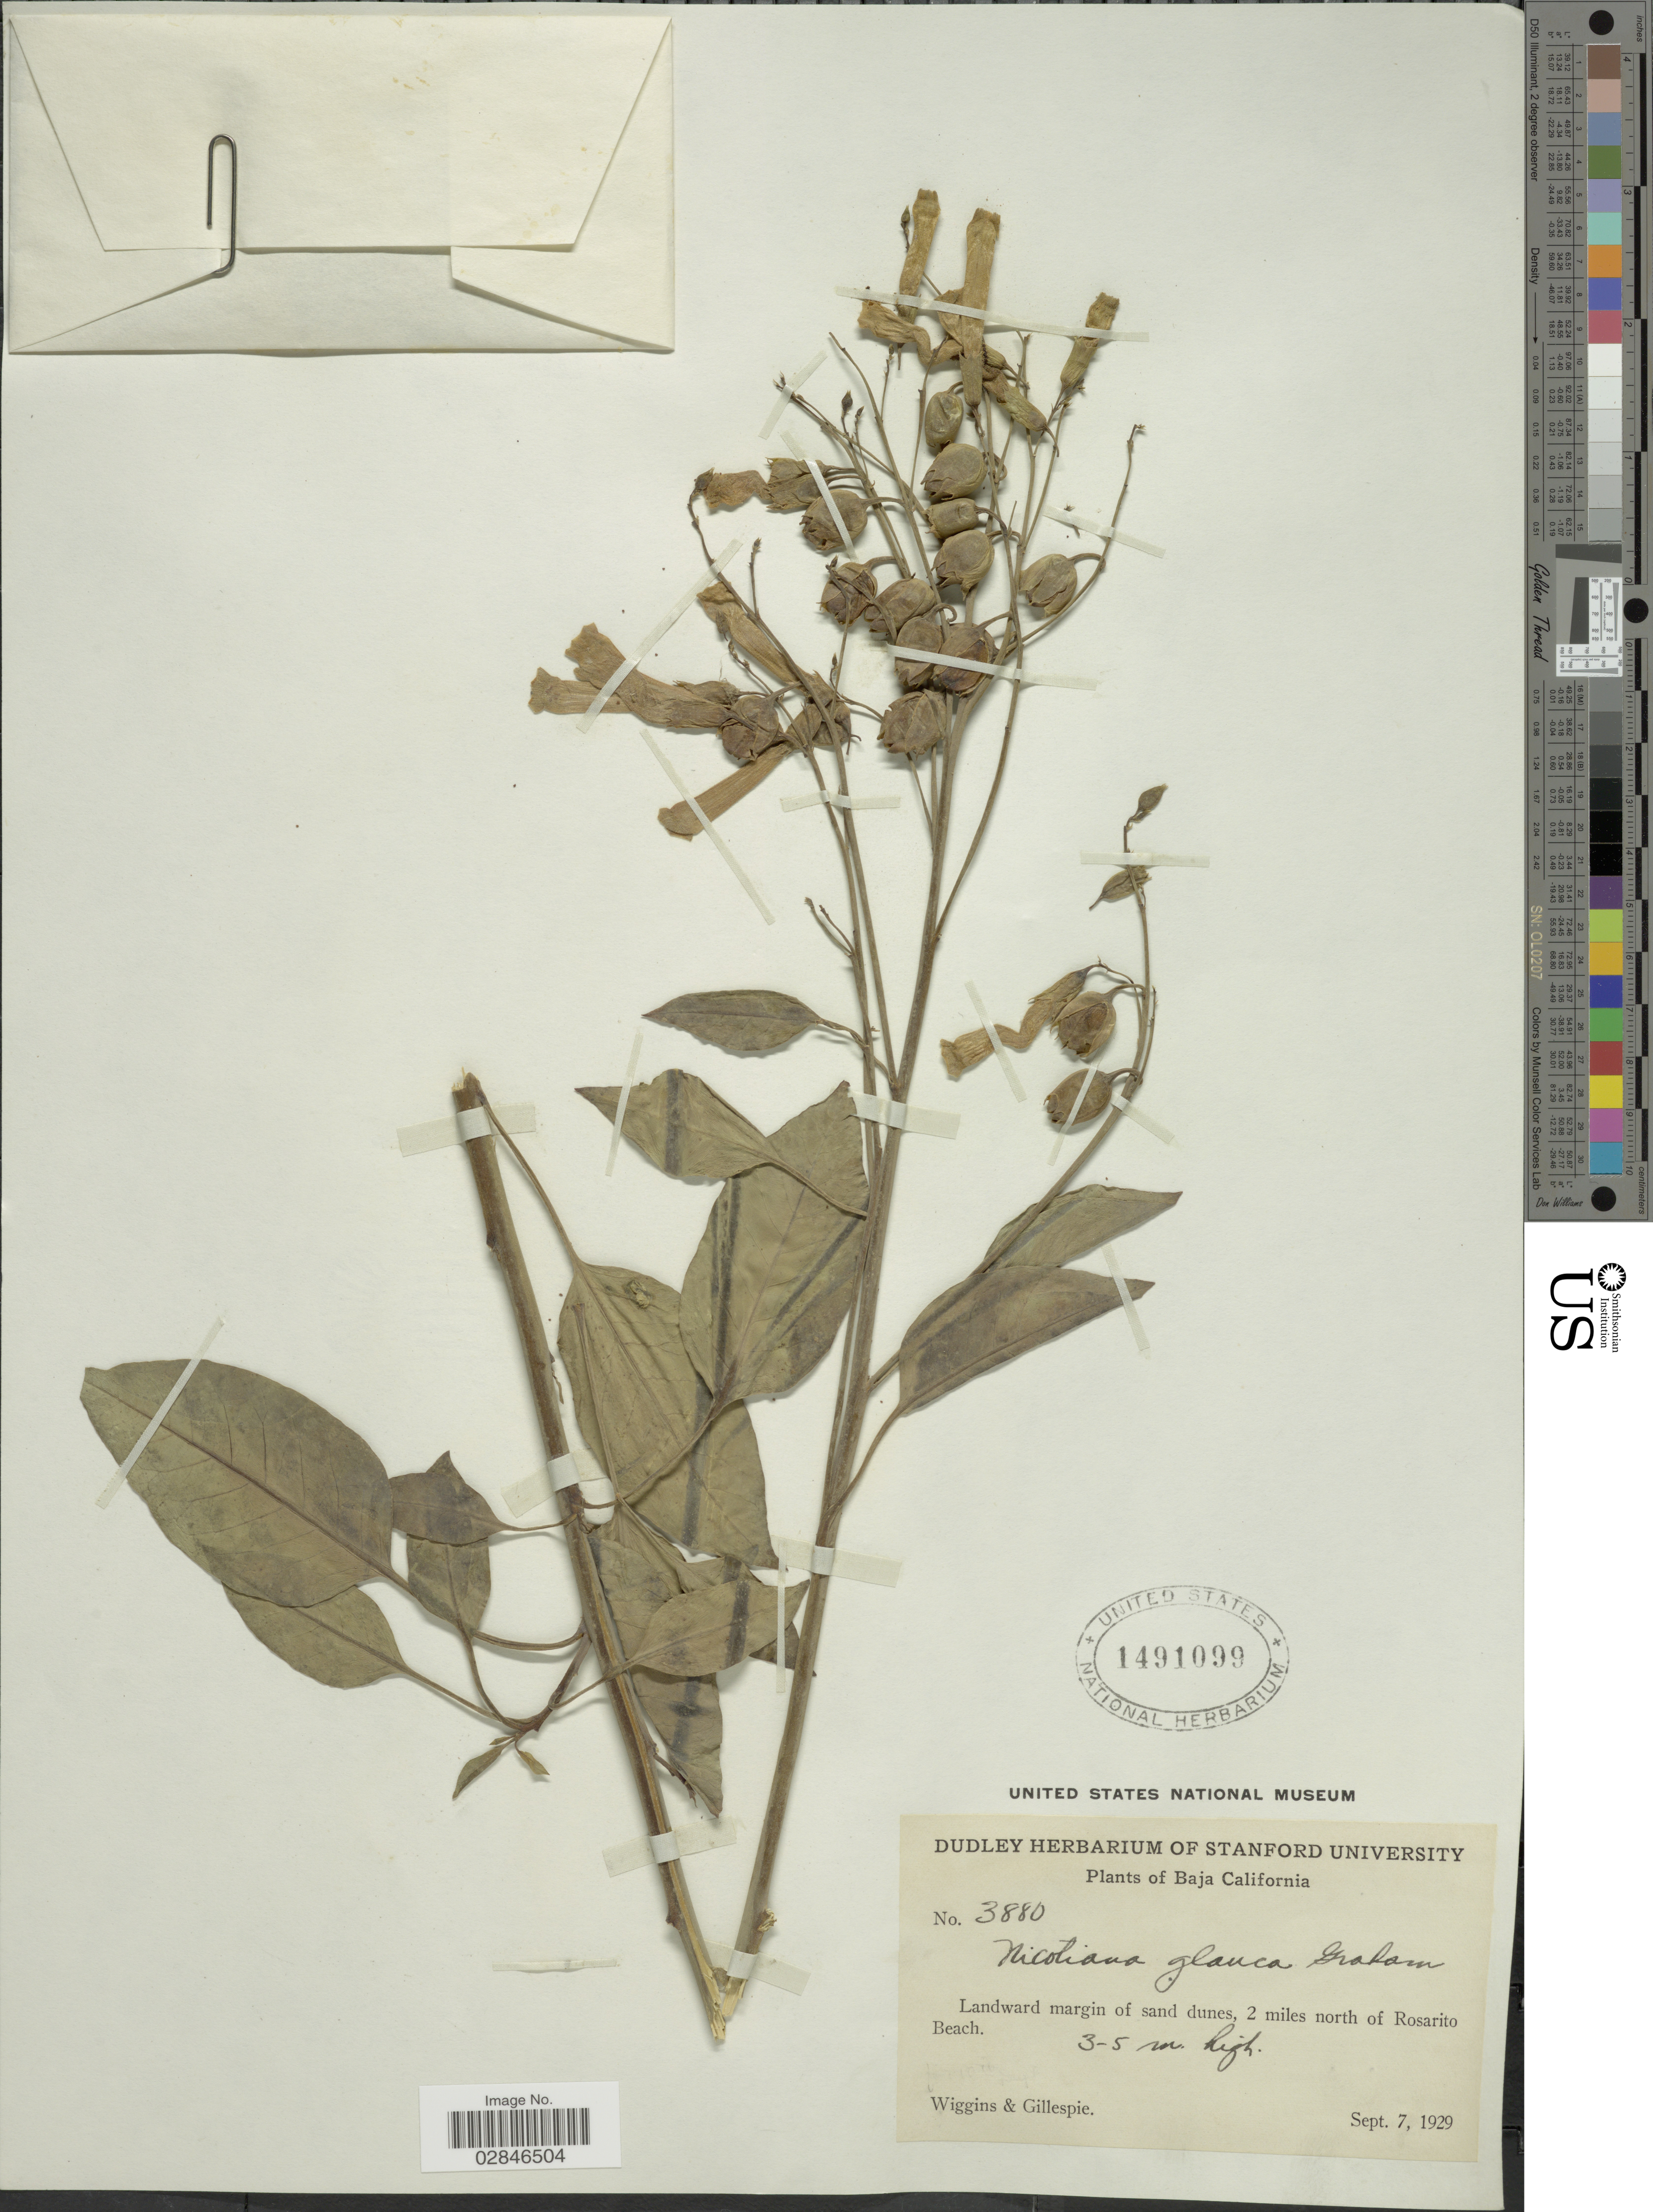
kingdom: Plantae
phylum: Tracheophyta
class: Magnoliopsida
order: Solanales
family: Solanaceae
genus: Nicotiana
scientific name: Nicotiana glauca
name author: Graham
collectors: -- Wiggins & -- Gillespie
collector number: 3880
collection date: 1929-09-07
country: Mexico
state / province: Baja California Norte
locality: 2 miles north of Rosarito Beach.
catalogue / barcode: US 1491099